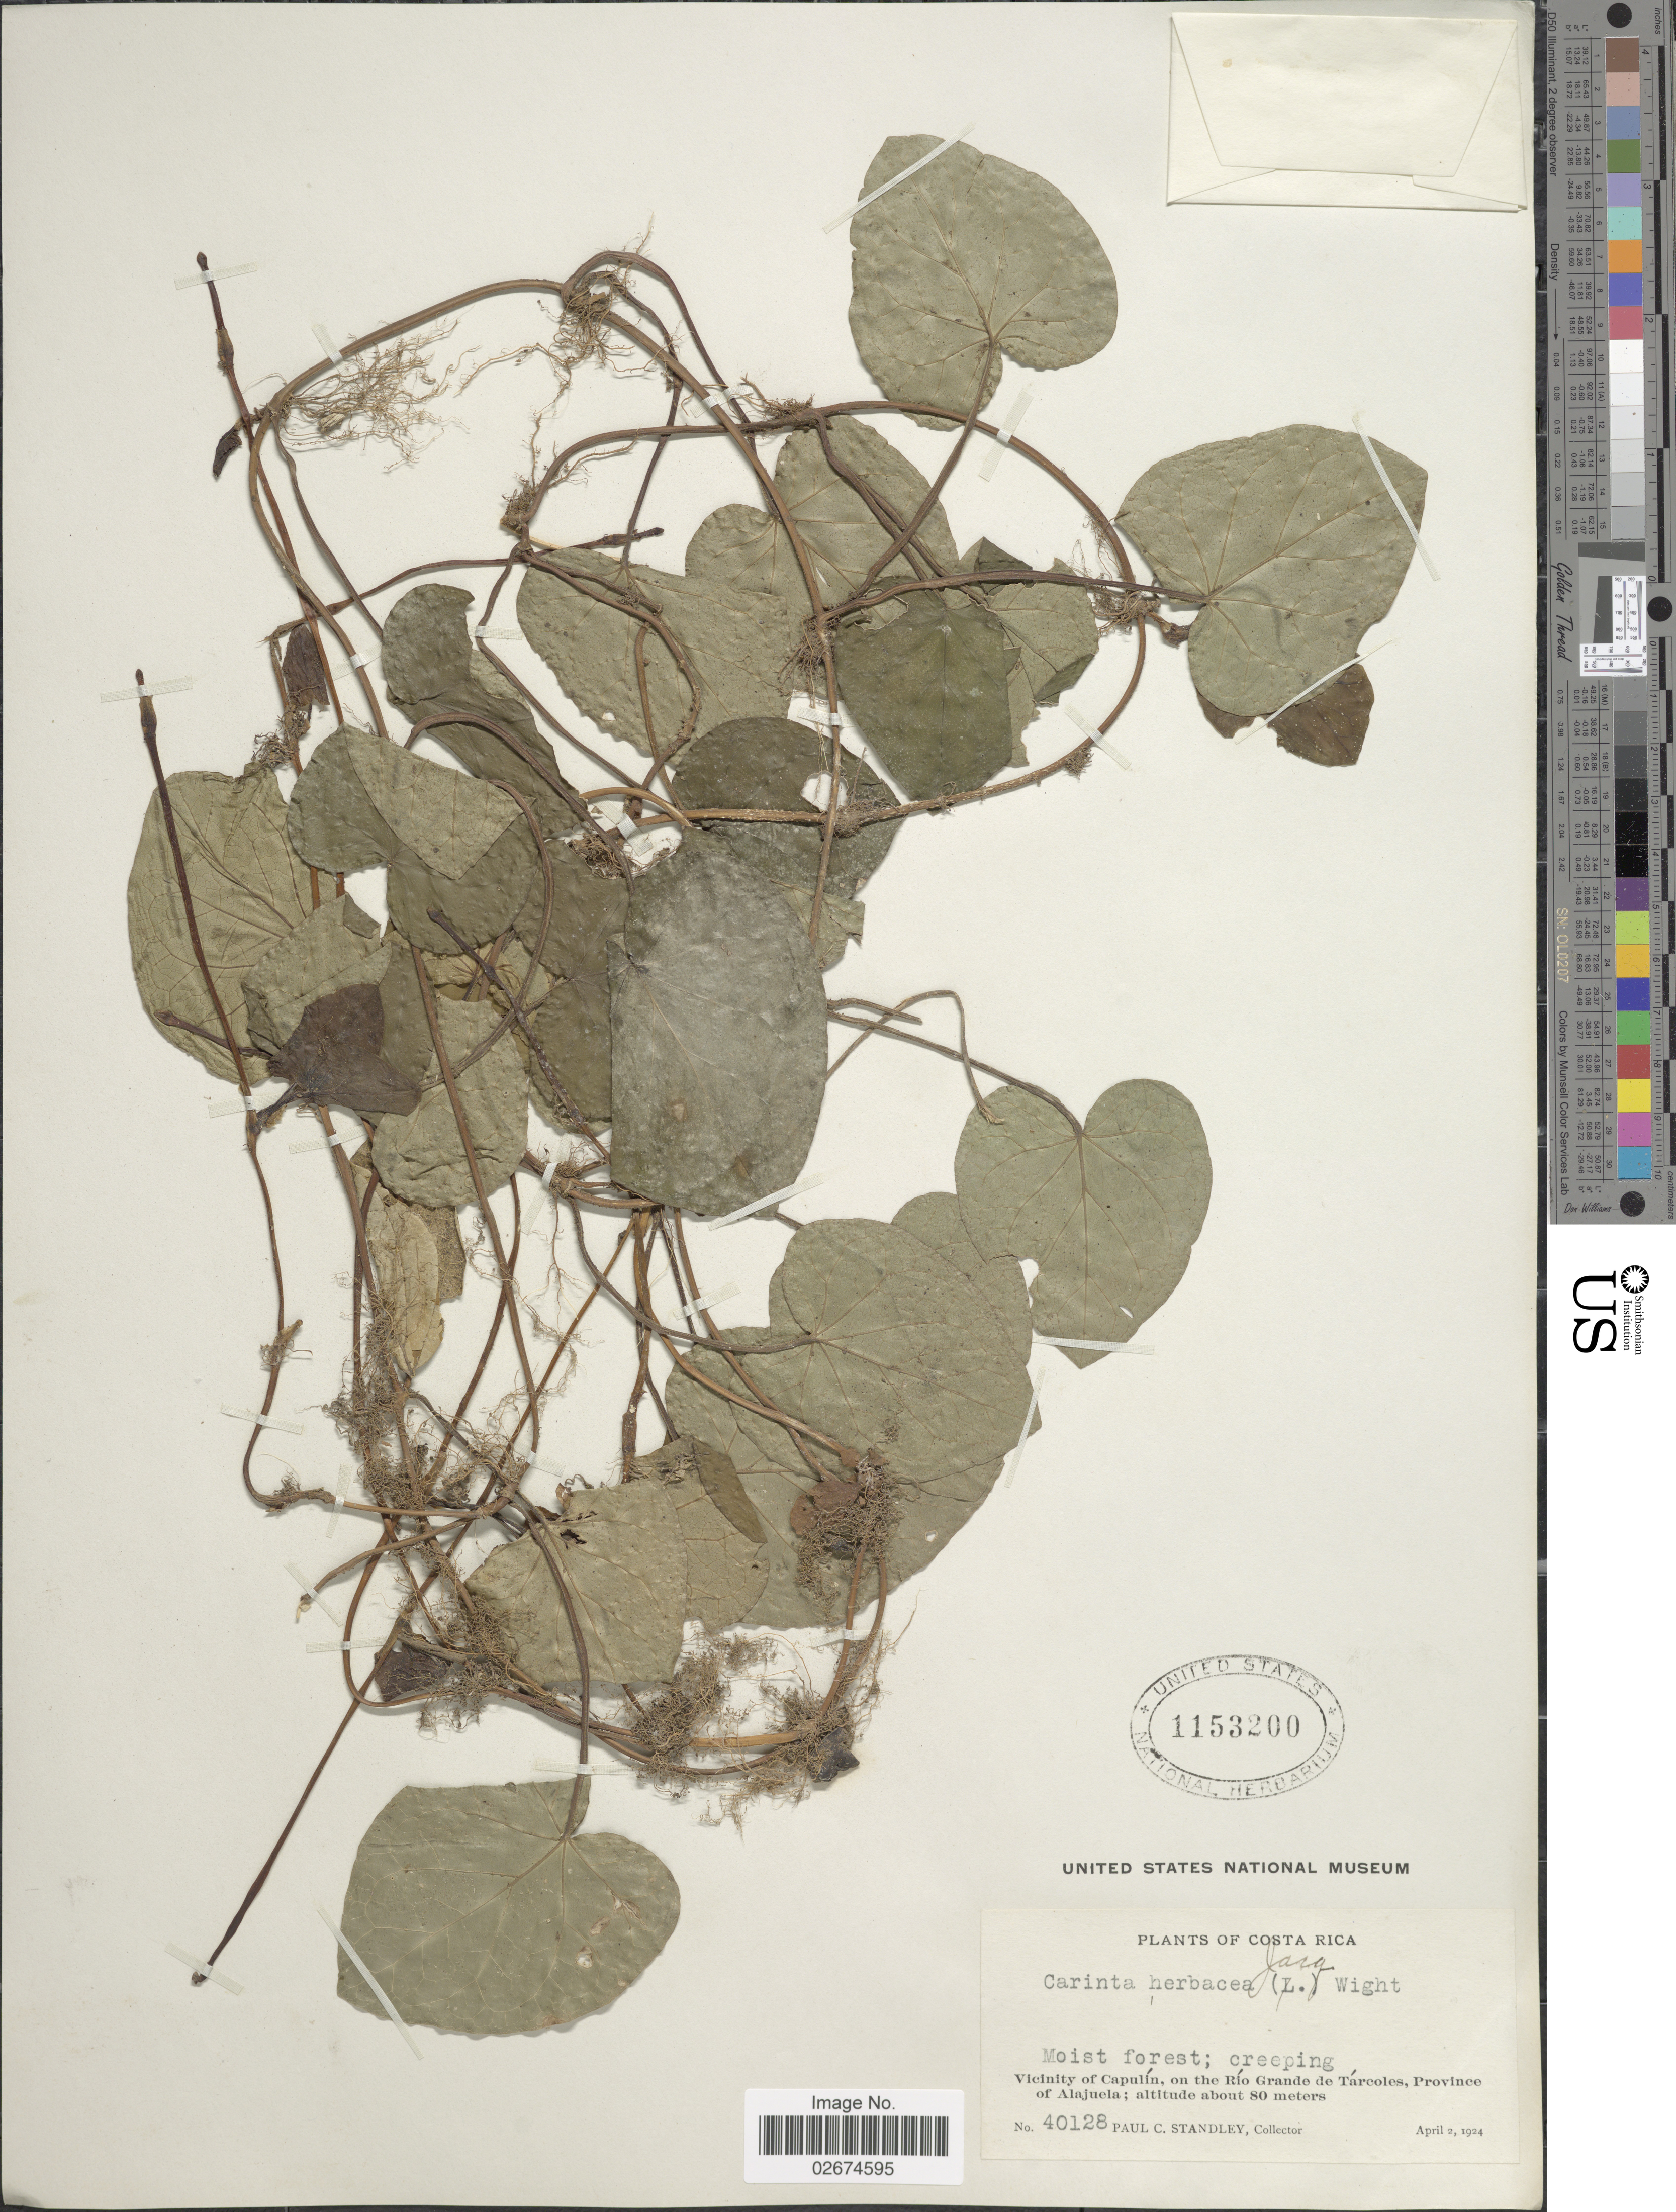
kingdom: Plantae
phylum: Tracheophyta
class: Magnoliopsida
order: Gentianales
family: Rubiaceae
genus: Geophila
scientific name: Geophila herbacea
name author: (Jacq.) K. Schum.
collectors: P. C. Standley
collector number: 40128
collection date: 1924-04-02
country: Costa Rica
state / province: Alajuela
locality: Vicinity of Capulin, on the Rio Grande de Tarcoles, Province of Alajuela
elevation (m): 80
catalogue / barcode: US 1153200